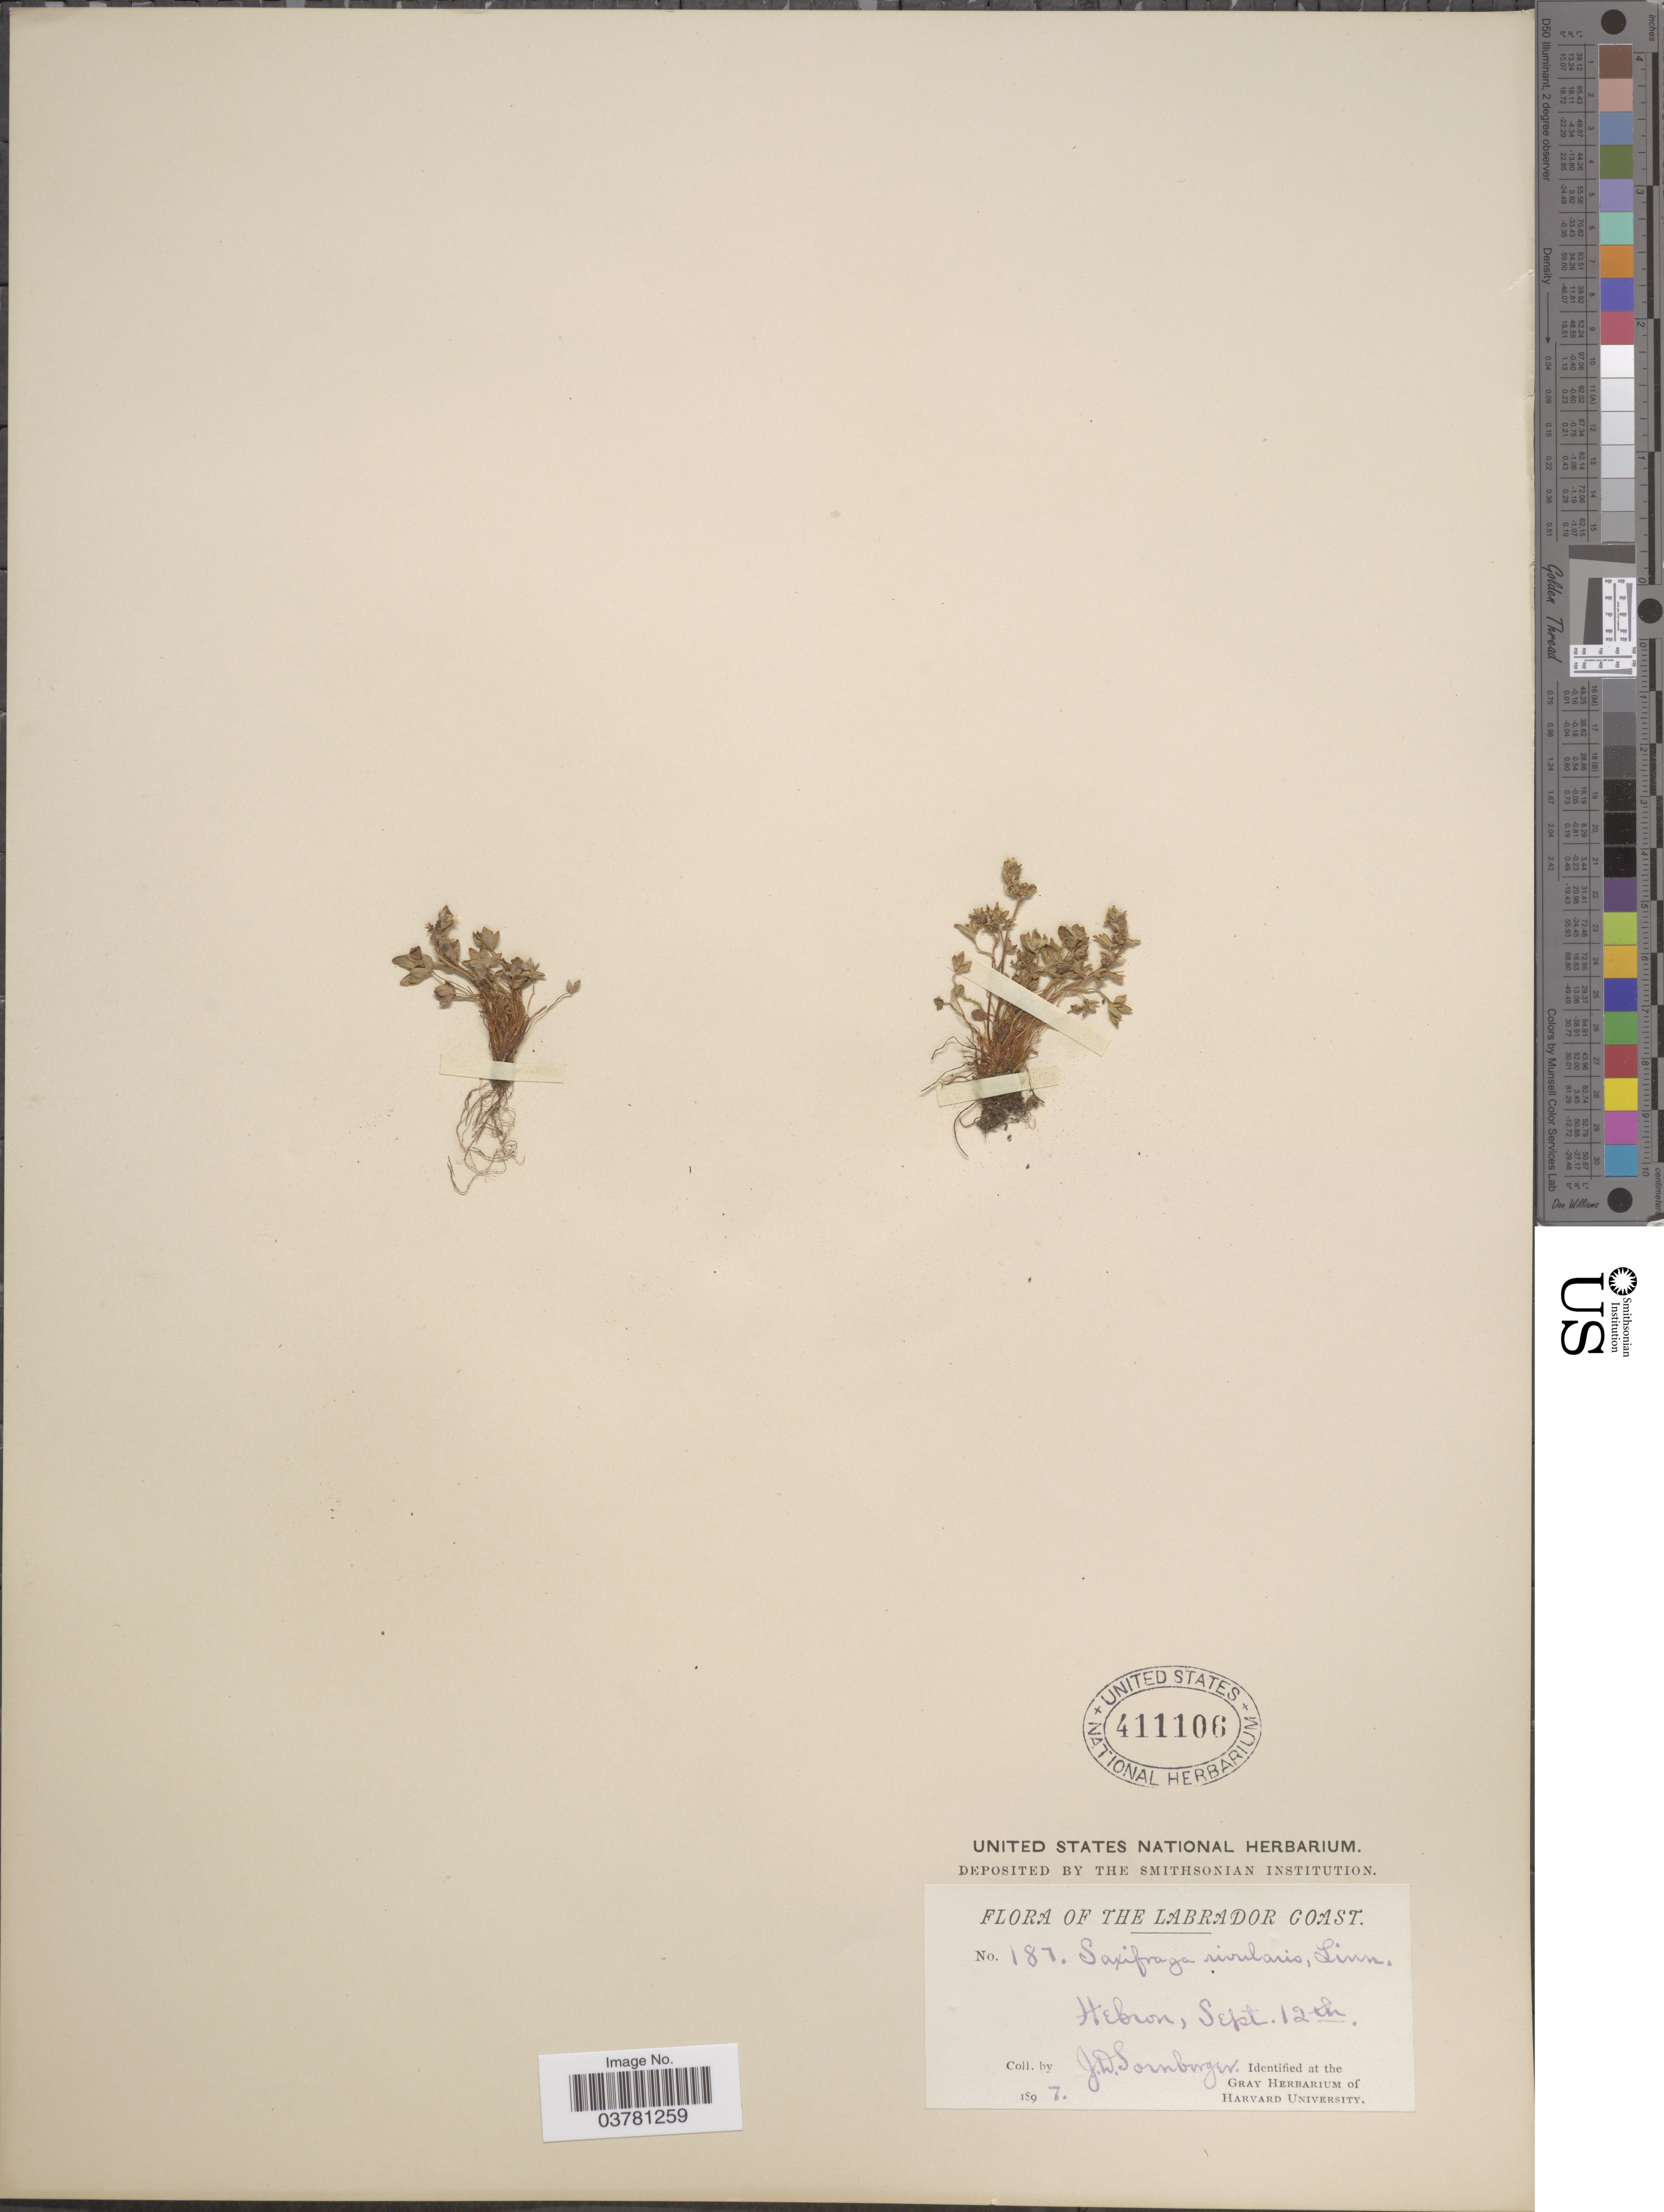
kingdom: Plantae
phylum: Tracheophyta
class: Magnoliopsida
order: Saxifragales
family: Saxifragaceae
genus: Saxifraga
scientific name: Saxifraga rivularis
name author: L.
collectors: J. Sornborger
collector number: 187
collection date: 1897-09-12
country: Canada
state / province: Newfoundland and Labrador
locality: Labrador Coast. Hebron.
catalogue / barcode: US 411106